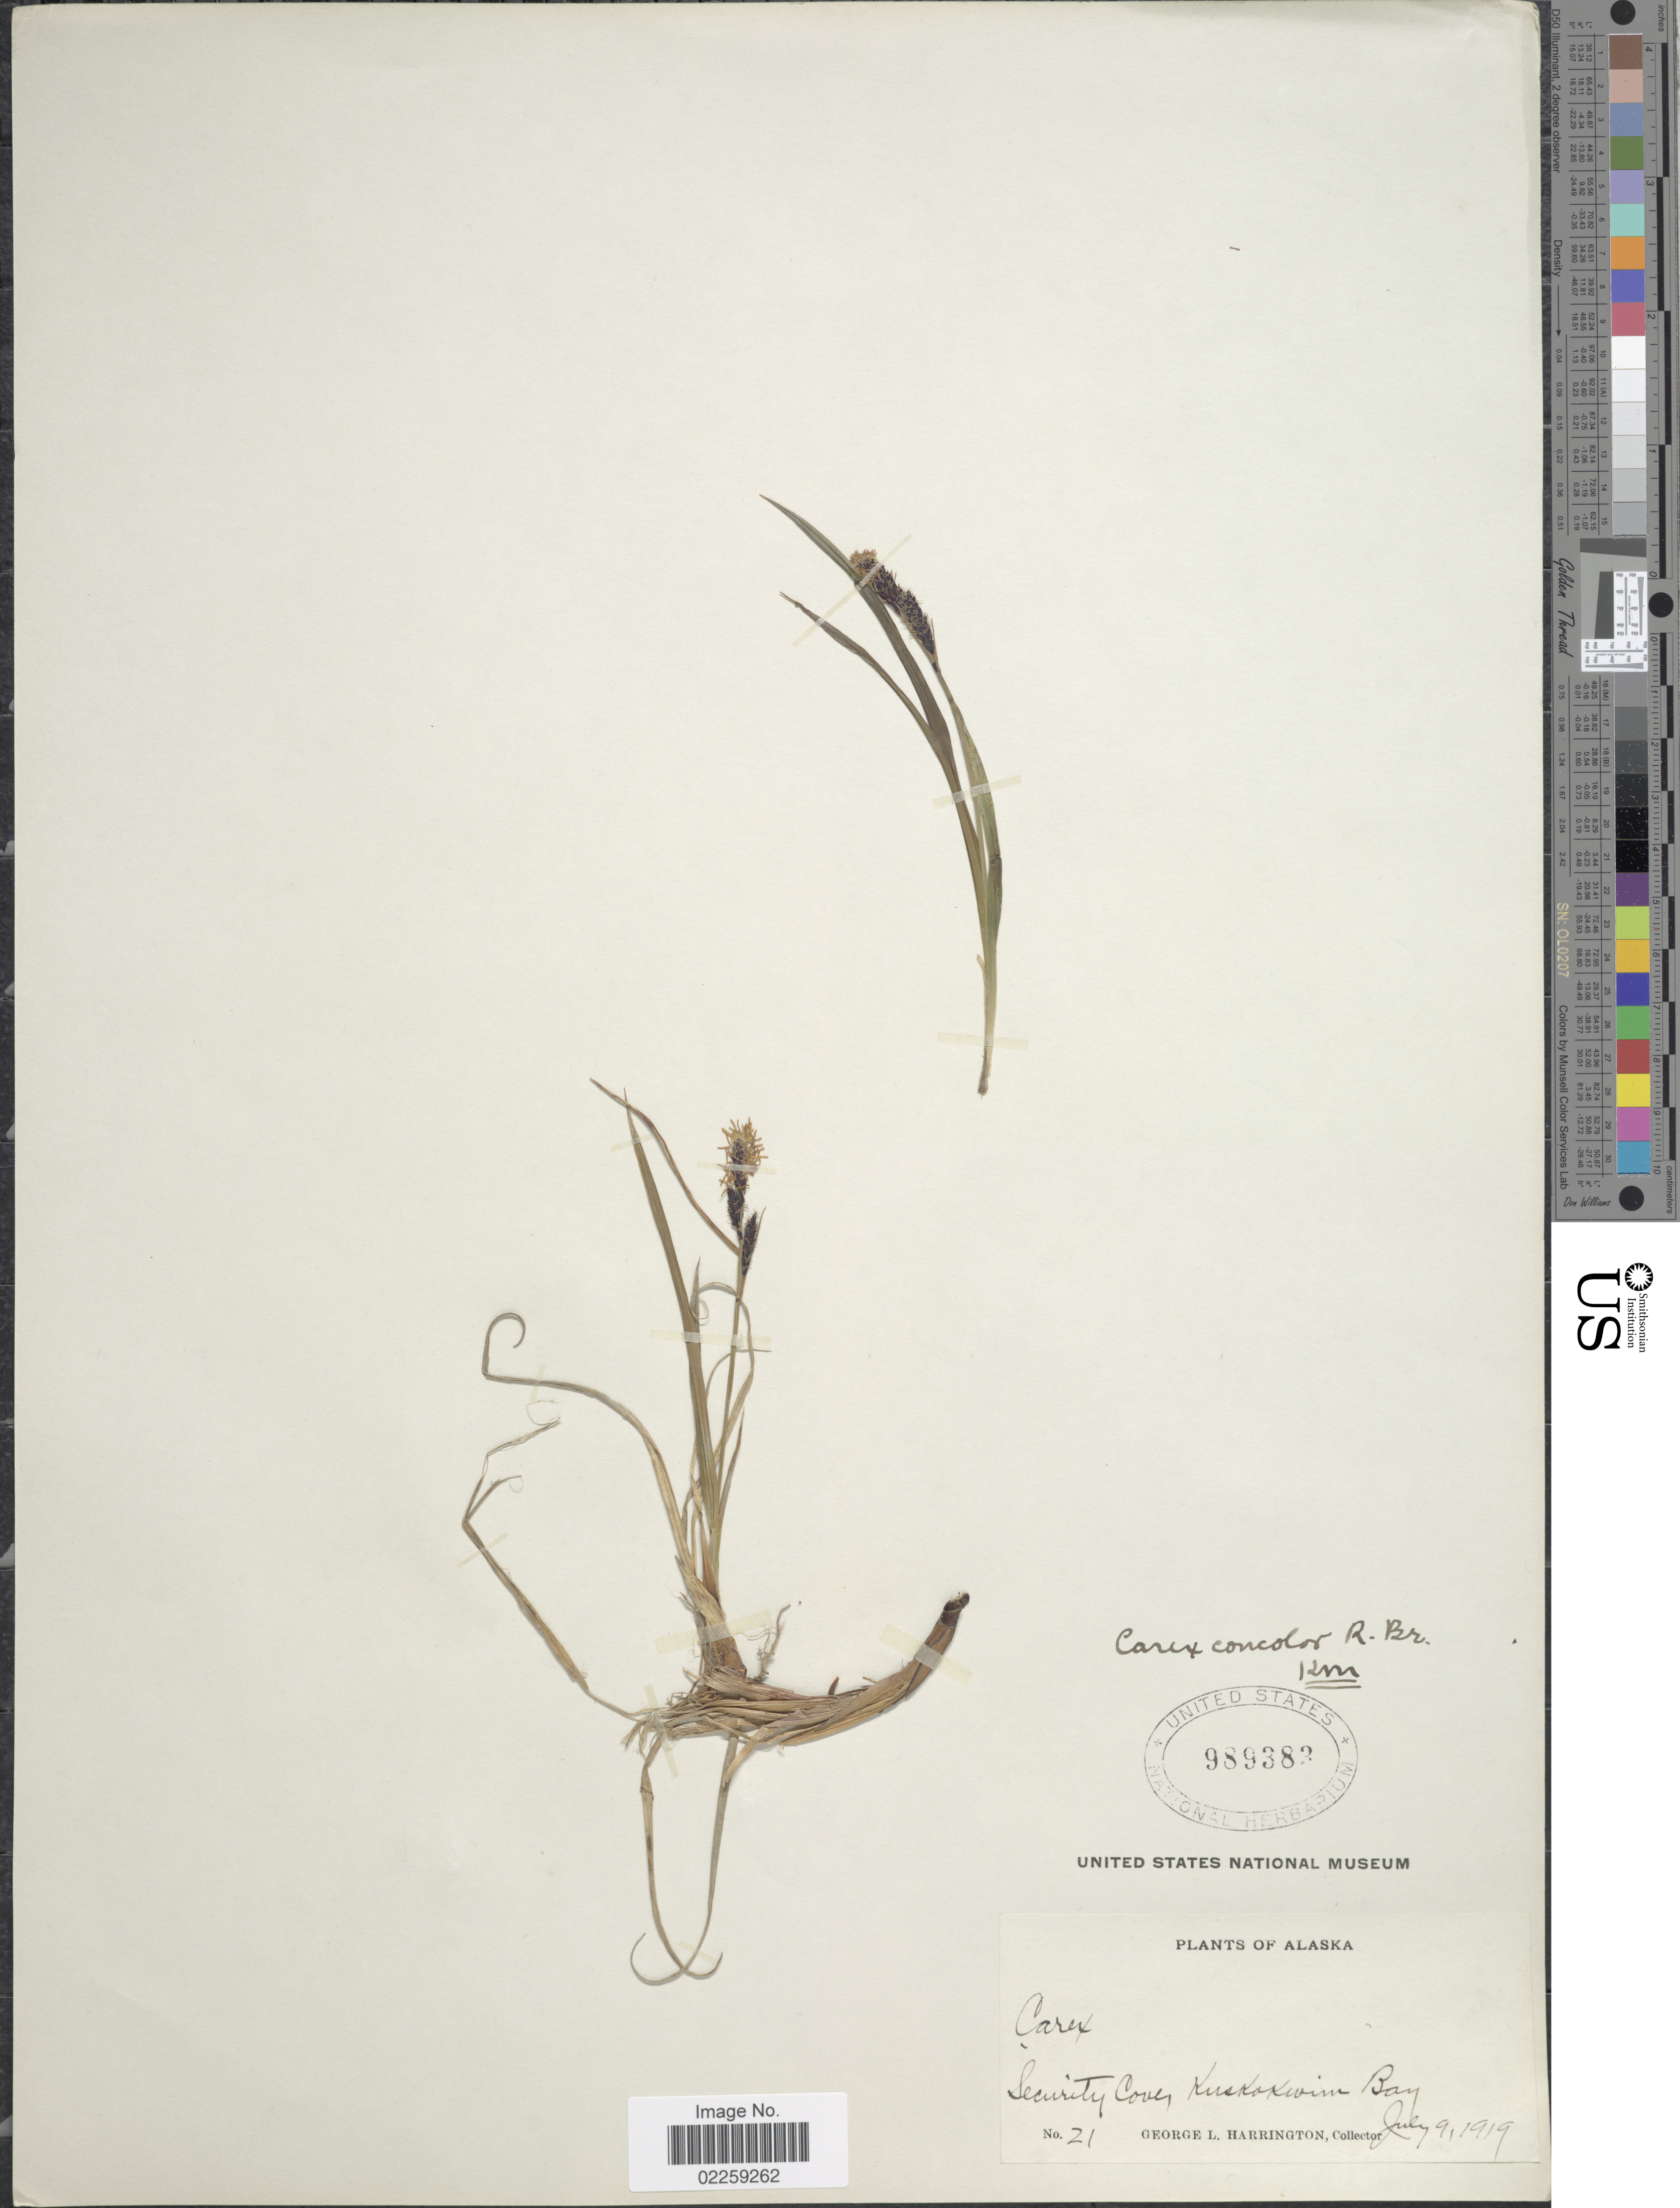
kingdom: Plantae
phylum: Tracheophyta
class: Liliopsida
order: Poales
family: Cyperaceae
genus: Carex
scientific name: Carex bigelowii subsp. lugens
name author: (Holm) T.V. Egorova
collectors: G. Harrington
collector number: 21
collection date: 1919-07-09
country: United States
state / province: Alaska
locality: Securtiy Cover, KuskoKwim Bay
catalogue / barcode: US 989383